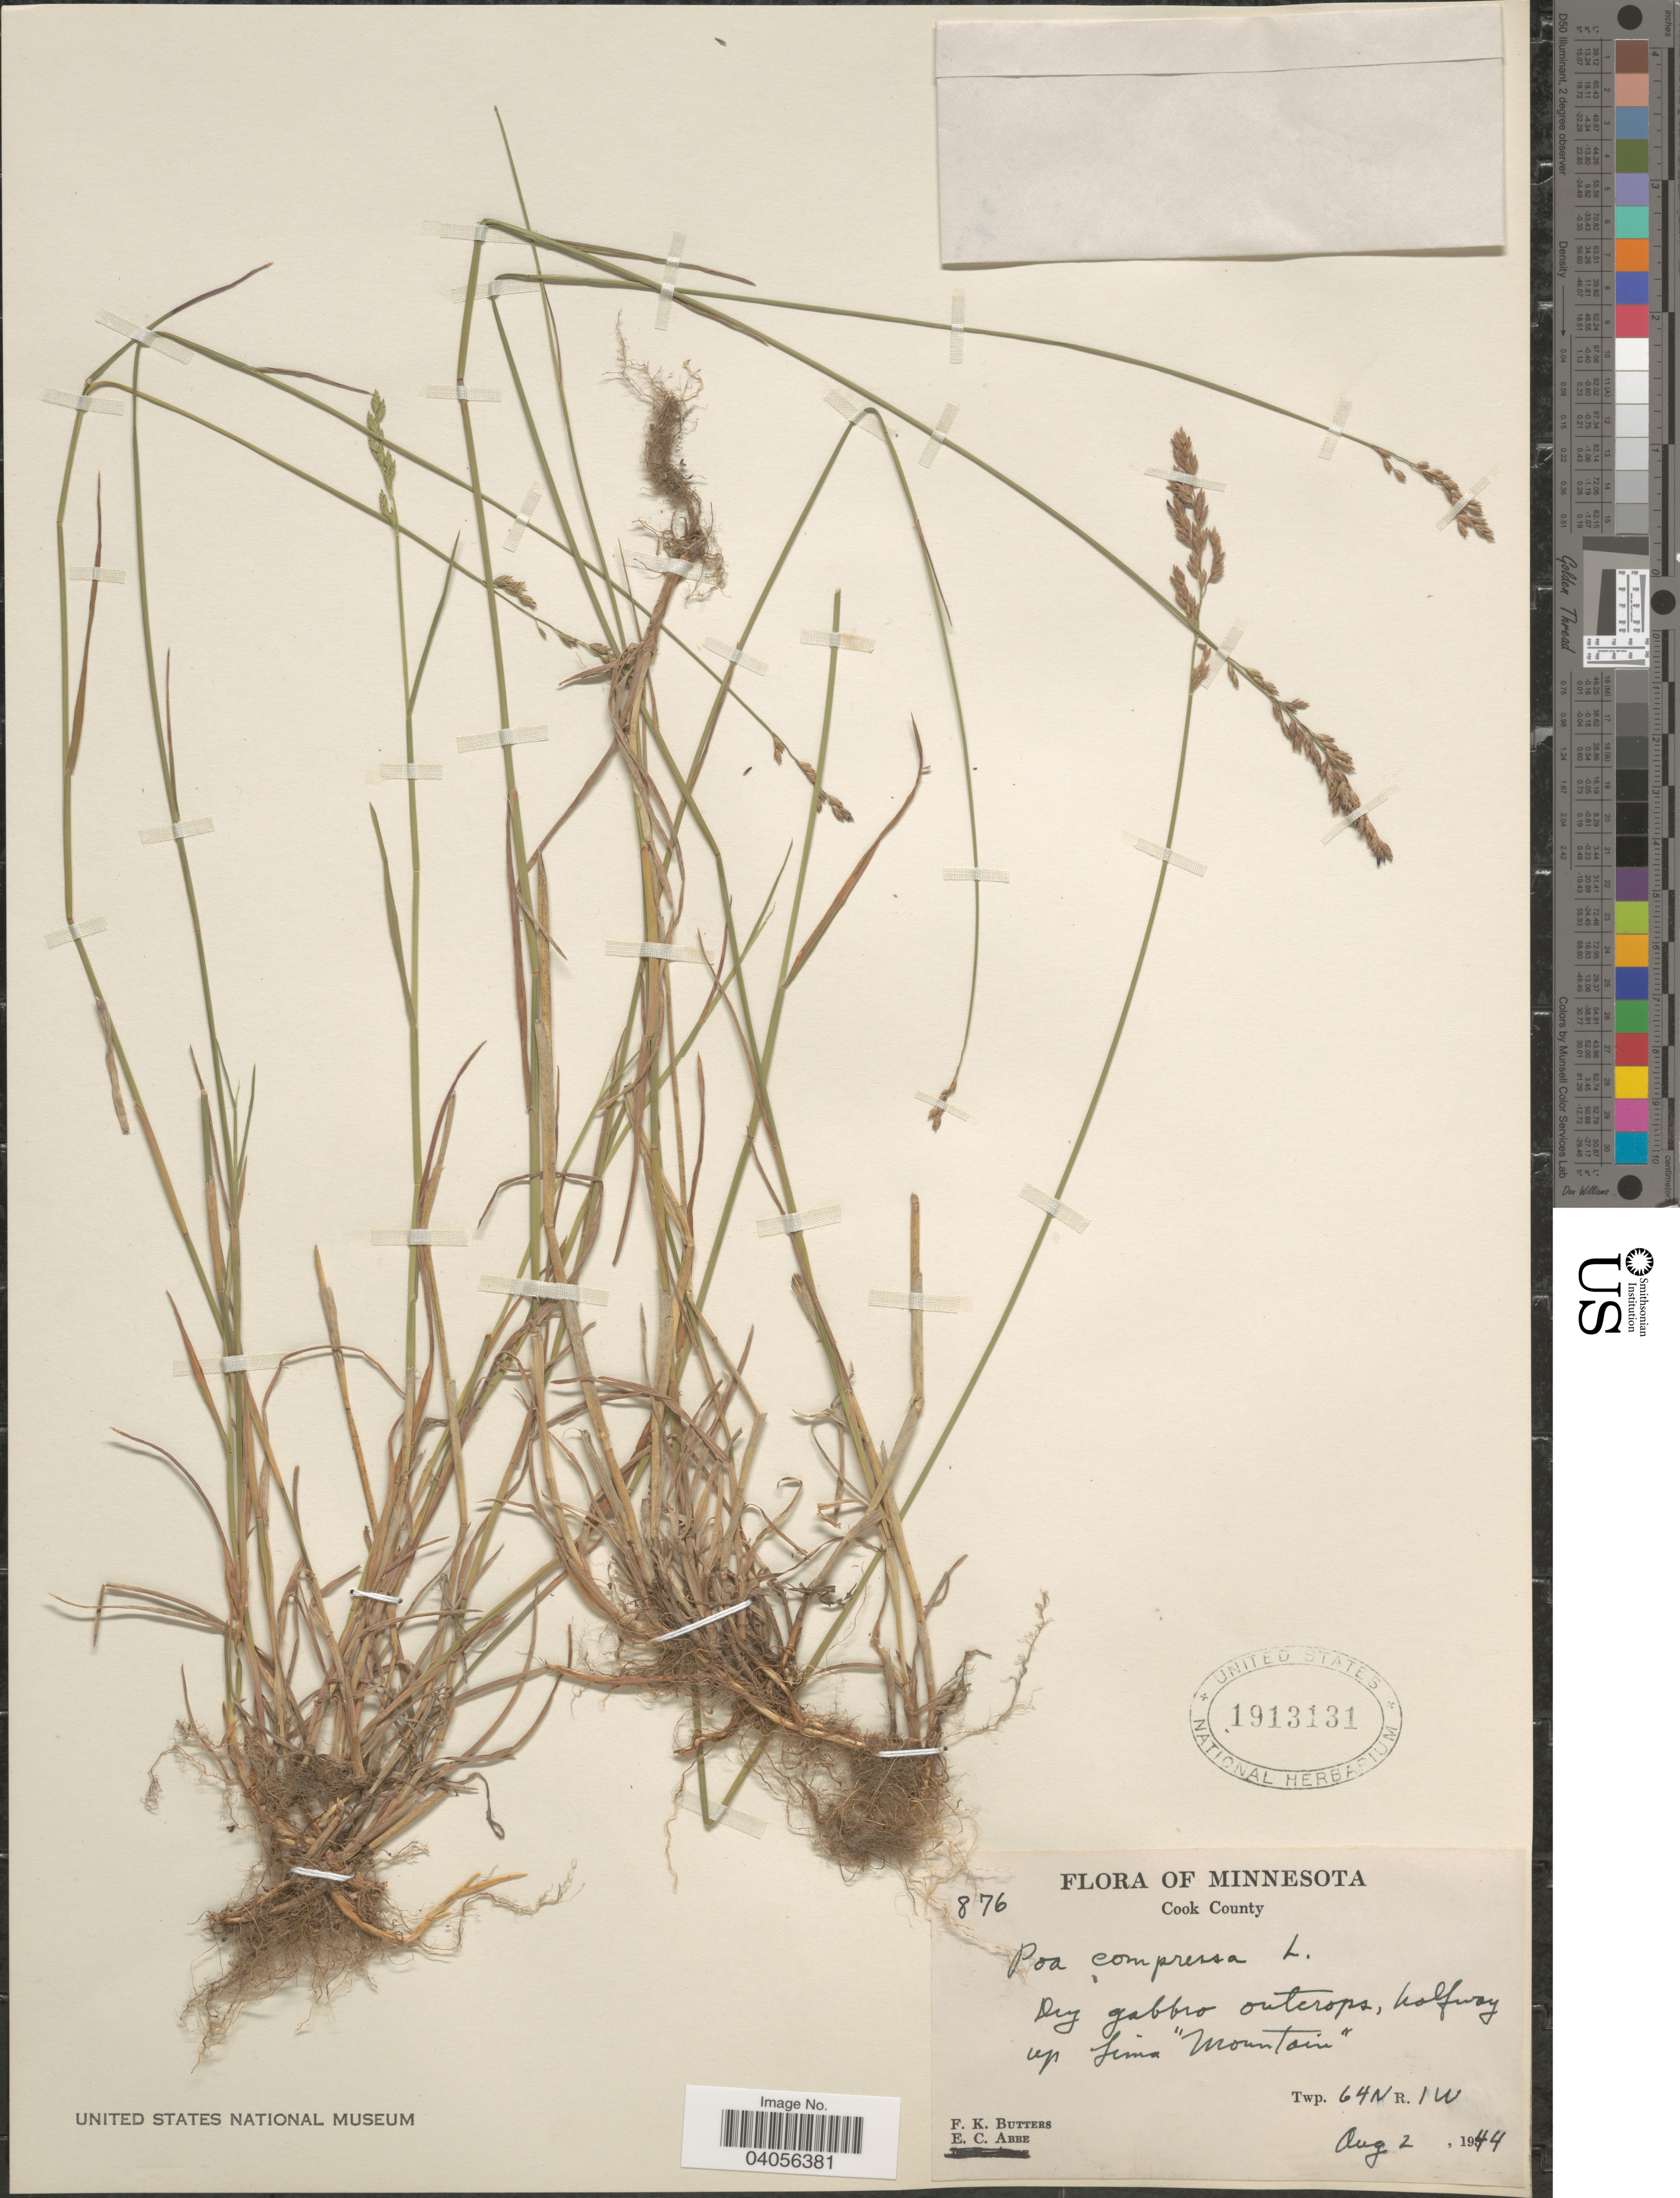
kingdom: Plantae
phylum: Tracheophyta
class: Liliopsida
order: Poales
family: Poaceae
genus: Poa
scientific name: Poa compressa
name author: L.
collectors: F. K. Butters & E. C. Abbe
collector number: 876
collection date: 1944-08-02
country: United States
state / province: Minnesota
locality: Cook County. Halfway up Lima "Mountain". Twp. 64 N. R. 1W.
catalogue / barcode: US 1913131